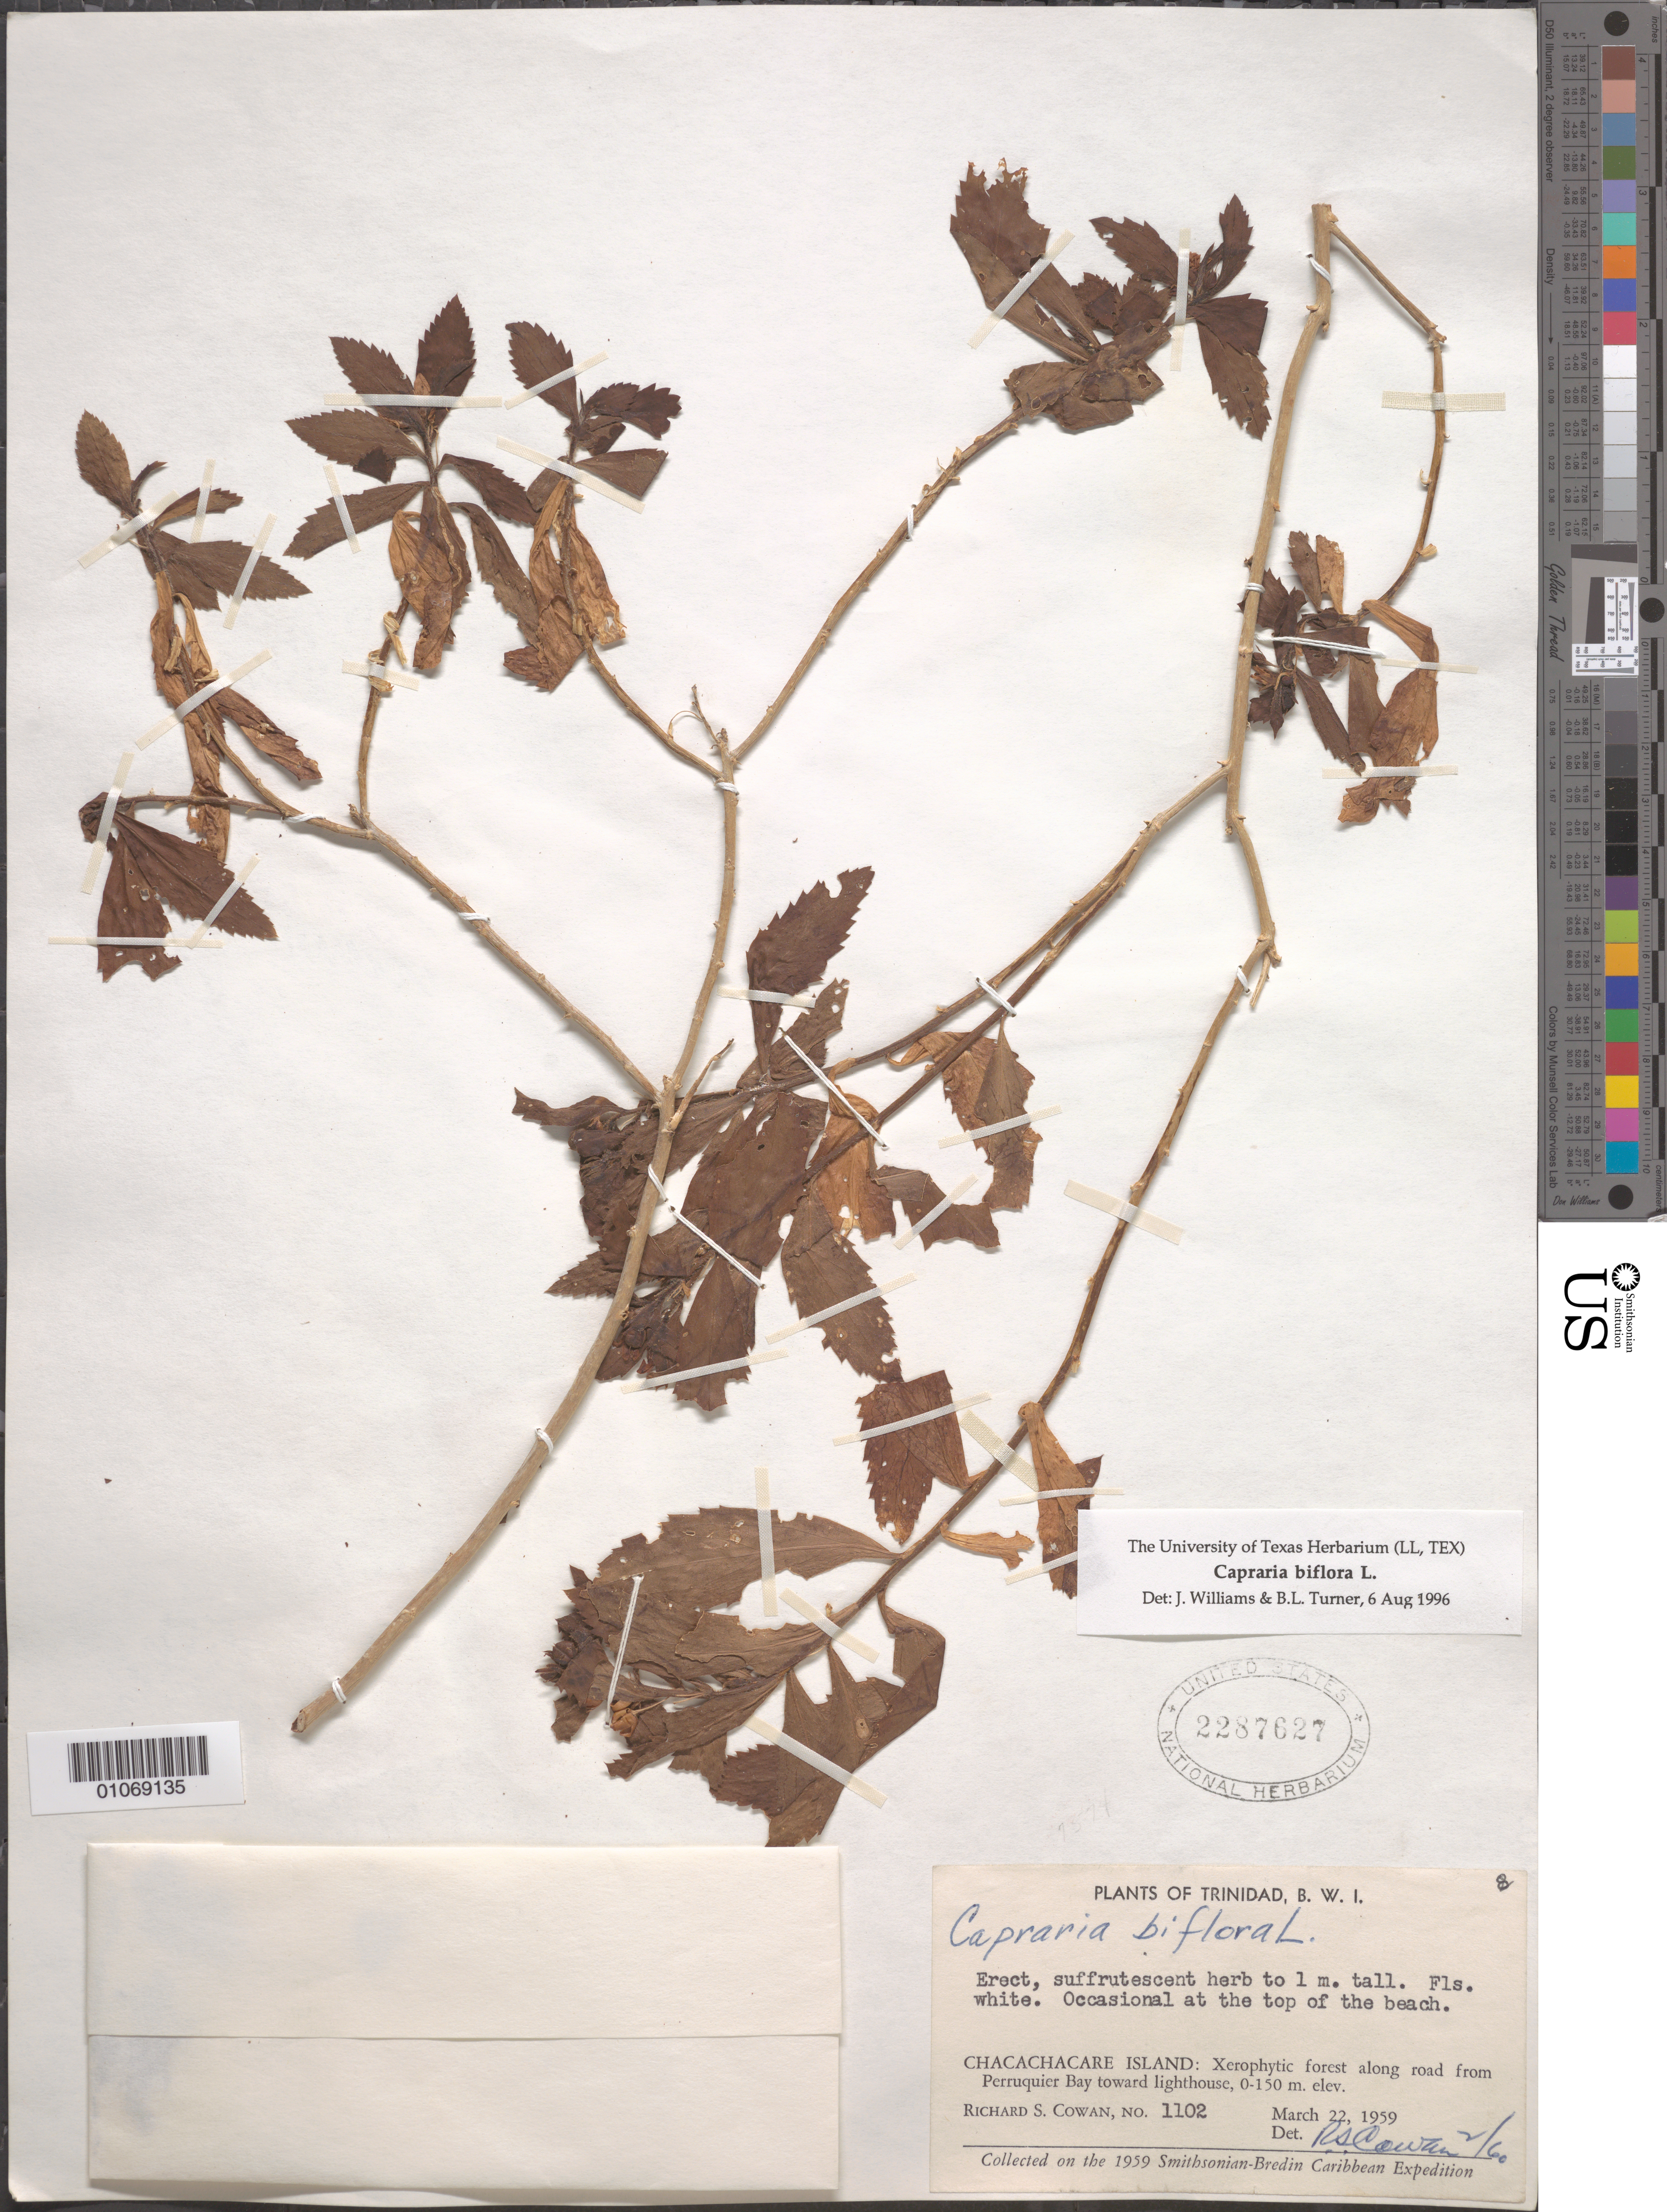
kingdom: Plantae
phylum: Tracheophyta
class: Magnoliopsida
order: Lamiales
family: Scrophulariaceae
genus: Capraria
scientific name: Capraria biflora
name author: L.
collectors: R. S. Cowan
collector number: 1102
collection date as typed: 22 Mar 1959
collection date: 1959-03-22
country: Trinidad and Tobago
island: Chacachacare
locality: Chacachacare island: xerophytic forest along road from Perruquier Bay toward lighthouse.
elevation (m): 0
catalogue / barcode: US 2287627